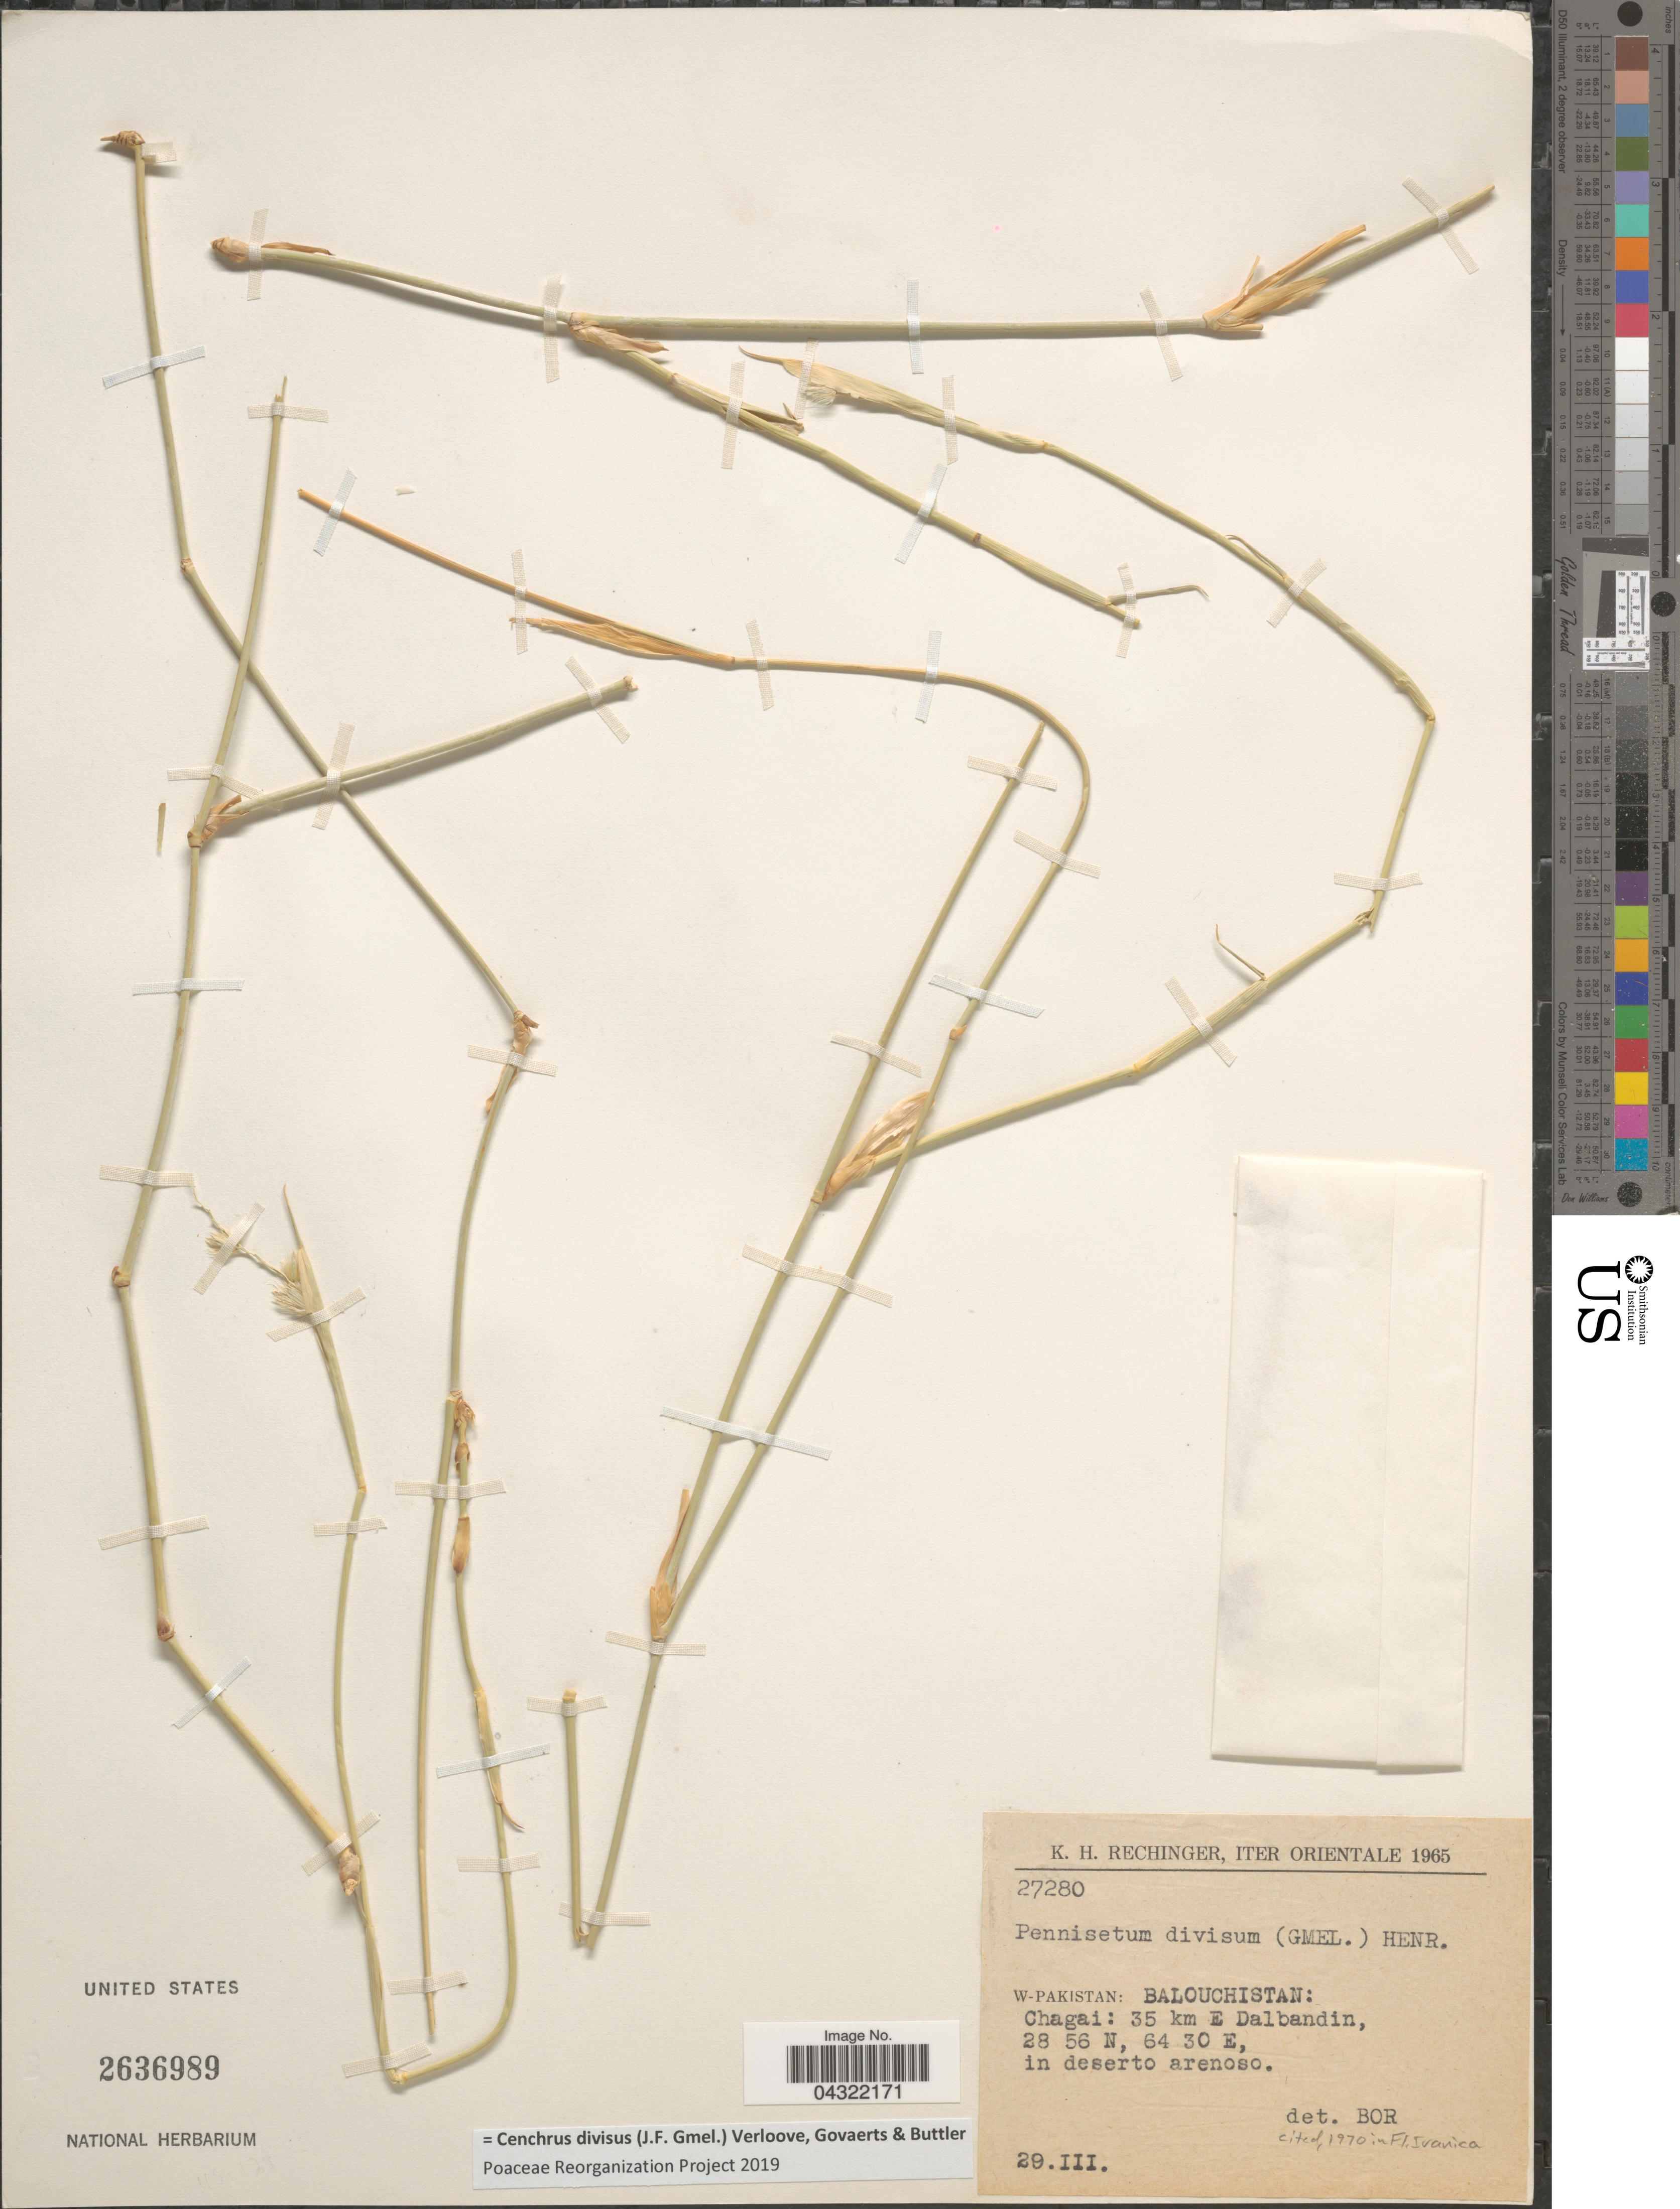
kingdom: Plantae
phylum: Tracheophyta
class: Liliopsida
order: Poales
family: Poaceae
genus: Cenchrus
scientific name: Cenchrus divisus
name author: (J.F. Gmel.) Verloove et al.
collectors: K. H. Rechinger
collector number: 27280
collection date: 1965-03-29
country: Pakistan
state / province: Balochistan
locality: Iter Orientale 1965. W-Pakistan: Balouchistan: Chagai: 35 km E Dalbandin, in deserto arenoso.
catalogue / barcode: US 2636989